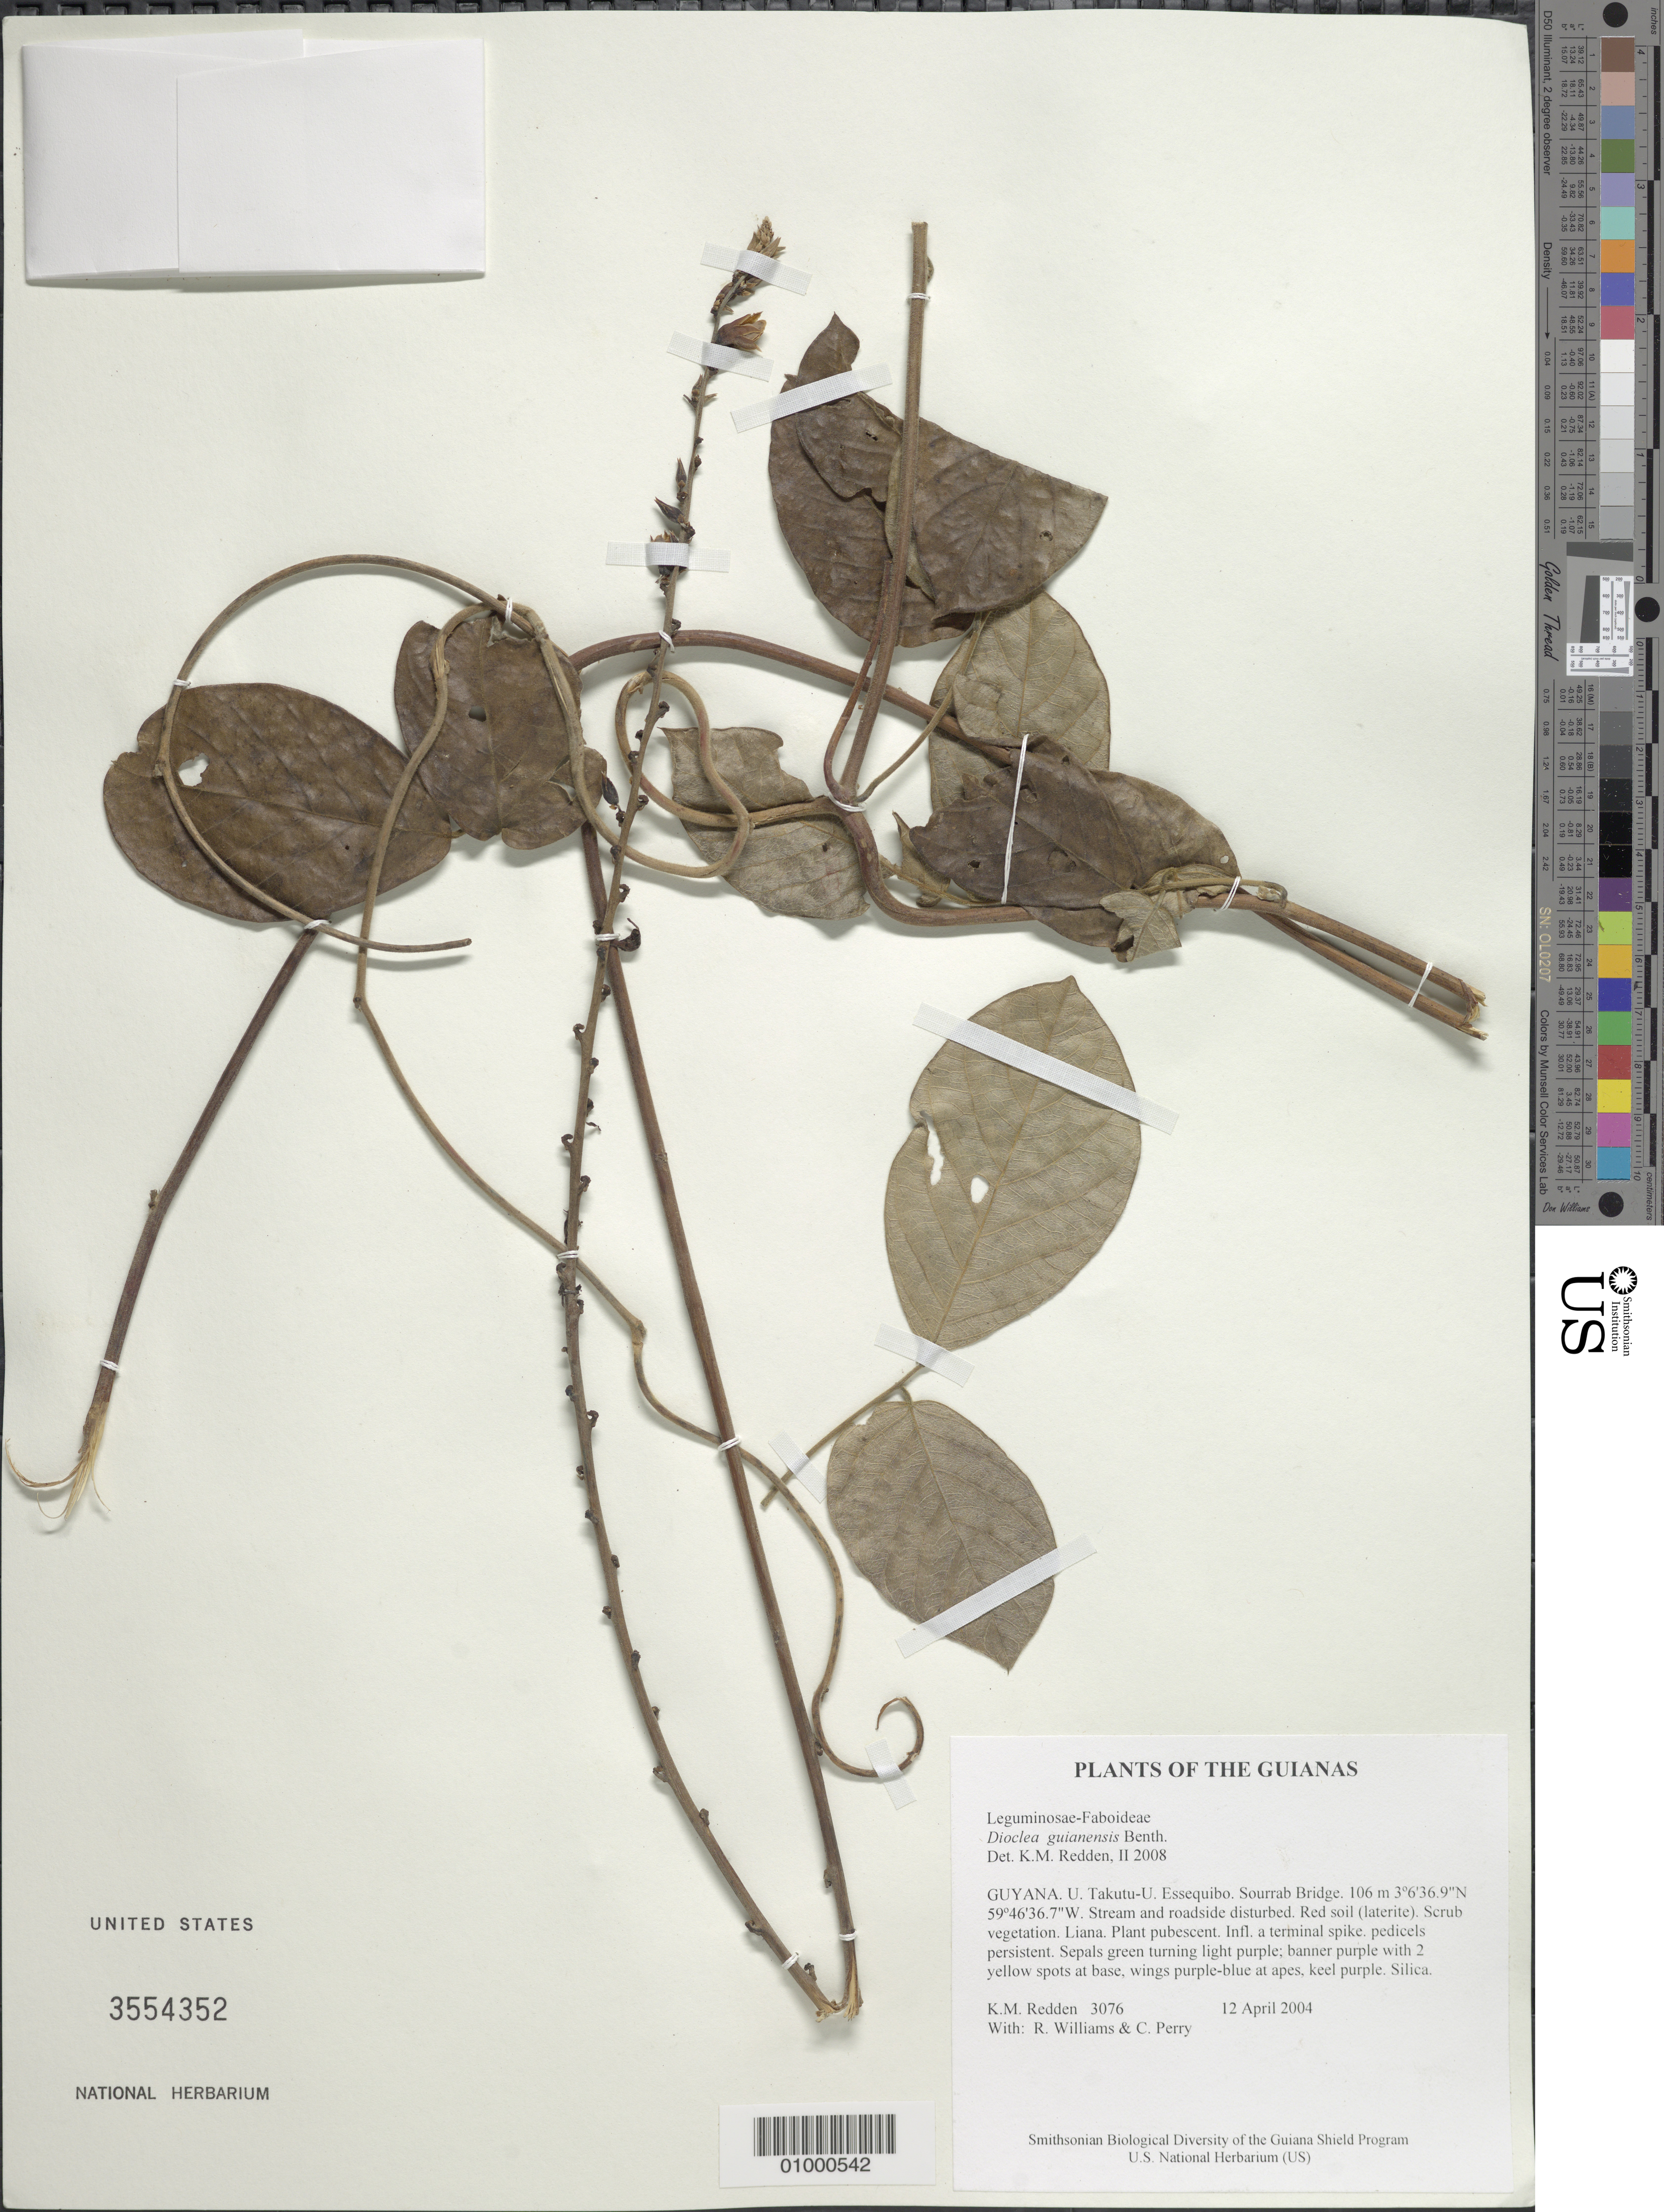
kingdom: Plantae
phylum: Tracheophyta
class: Magnoliopsida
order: Fabales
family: Fabaceae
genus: Dioclea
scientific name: Dioclea guianensis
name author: Benth.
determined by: Redden, K. M.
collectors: K. M. Redden, R. Williams & C. Perry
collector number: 3076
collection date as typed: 12 April 2004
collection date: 2004-04-12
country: Guyana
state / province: U. Takutu-U. Essequibo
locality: Sourrab Bridge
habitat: Stream and roadside disturbed. Red soil (laterite). Scrub vegetation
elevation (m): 106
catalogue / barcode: US 3554352